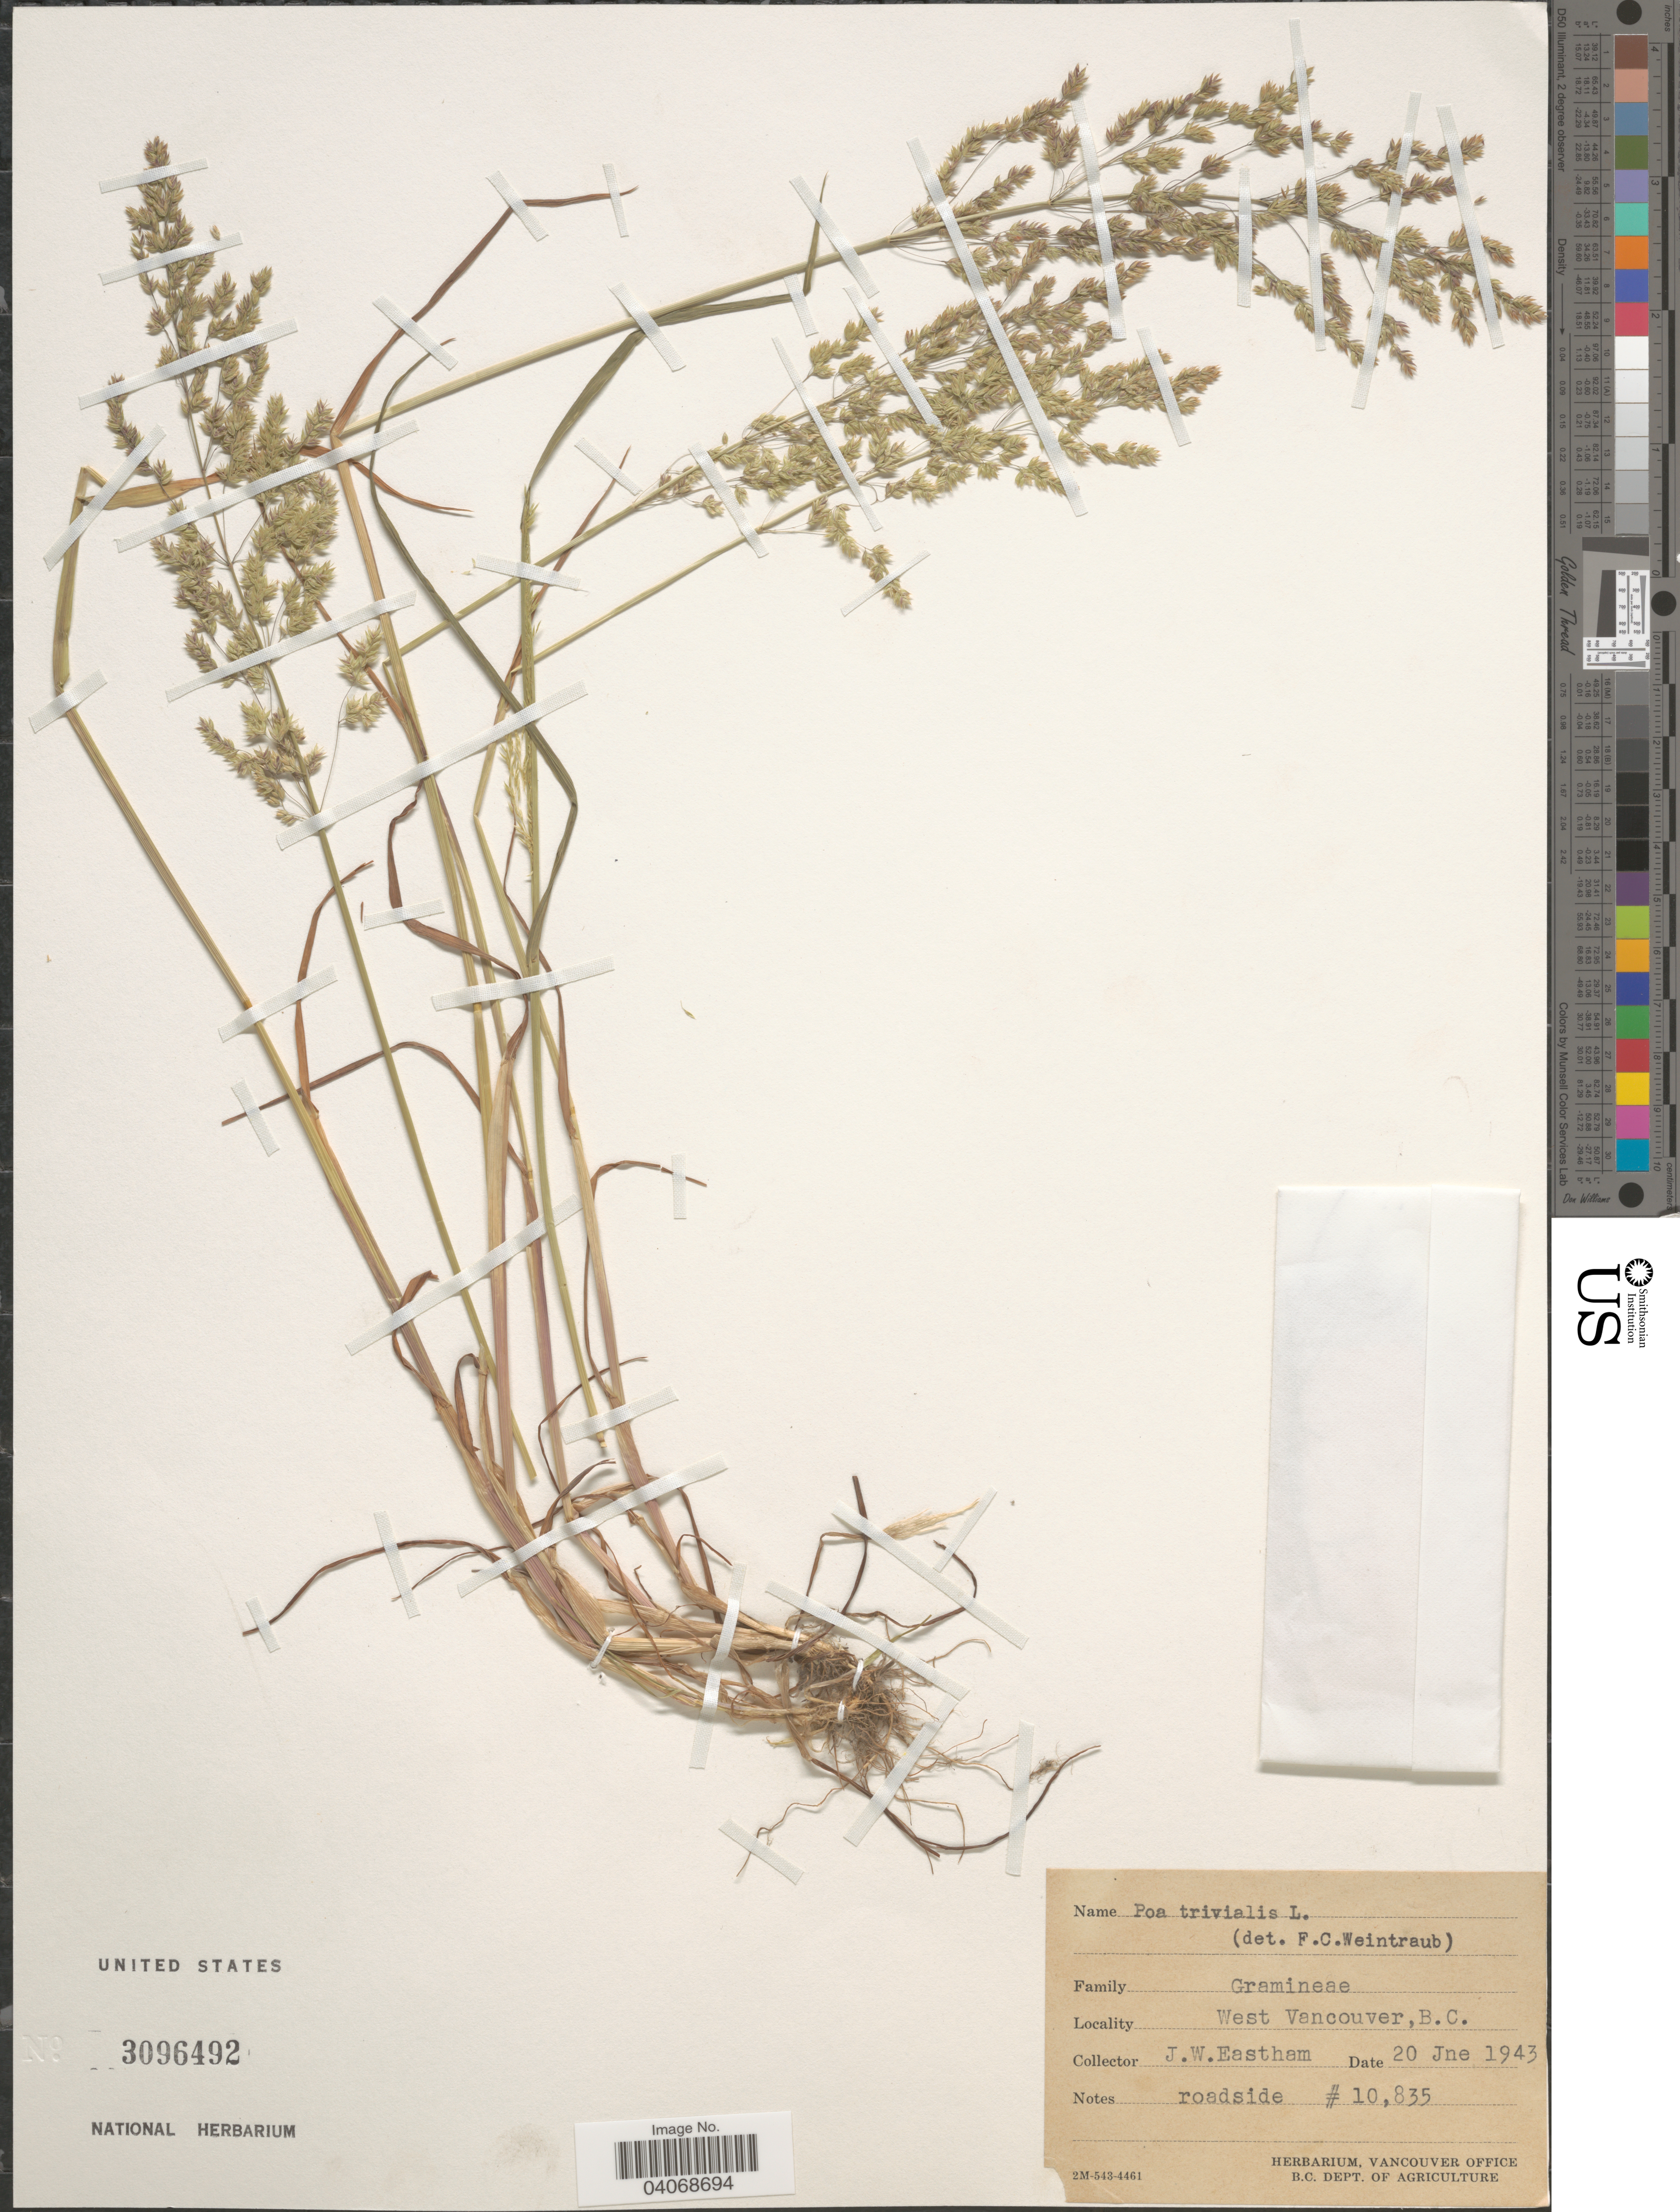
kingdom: Plantae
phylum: Tracheophyta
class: Liliopsida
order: Poales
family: Poaceae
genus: Poa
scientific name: Poa trivialis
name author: L.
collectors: J. Eastham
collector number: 10835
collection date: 1943-06-20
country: Canada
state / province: British Columbia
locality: West Vancouver.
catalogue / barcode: US 3096492